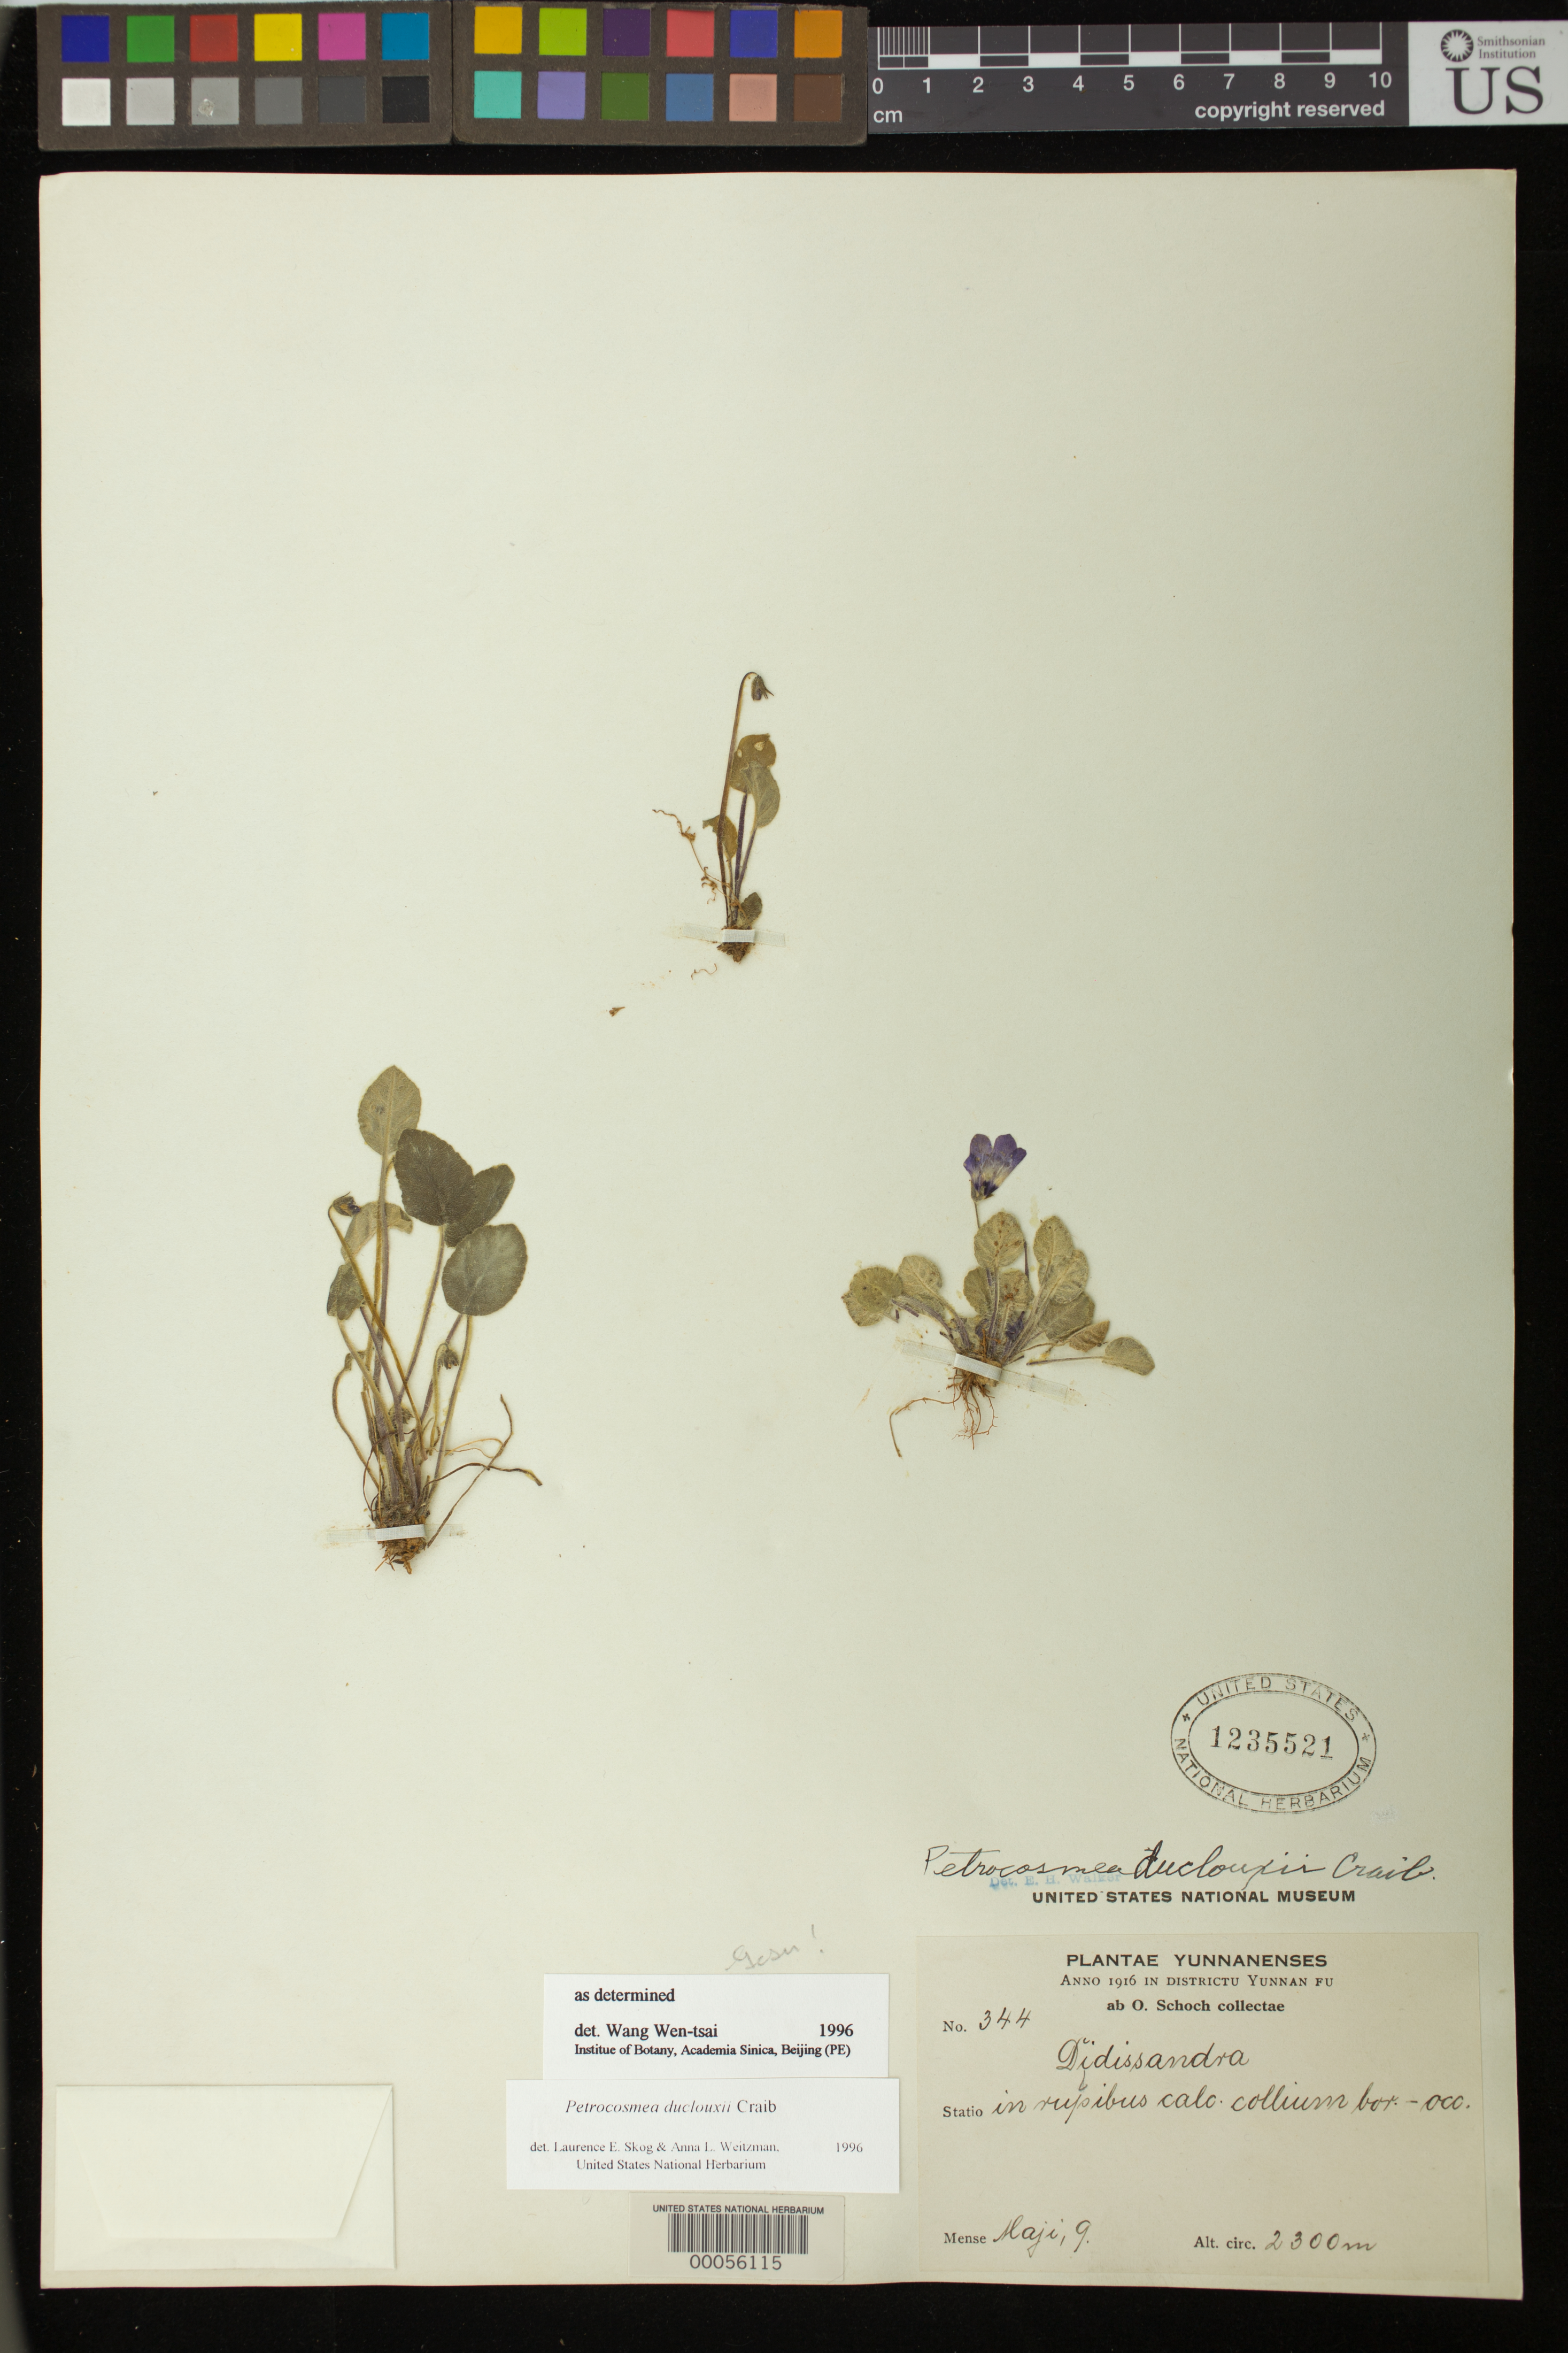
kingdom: Plantae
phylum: Tracheophyta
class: Magnoliopsida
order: Lamiales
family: Gesneriaceae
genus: Petrocosmea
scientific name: Petrocosmea duclouxii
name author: Craib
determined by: Walker, E. H.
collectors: O. Schoch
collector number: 344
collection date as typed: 09 May 1916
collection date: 1916-05-09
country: China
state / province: Yunnan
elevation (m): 2300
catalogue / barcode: US 1235521